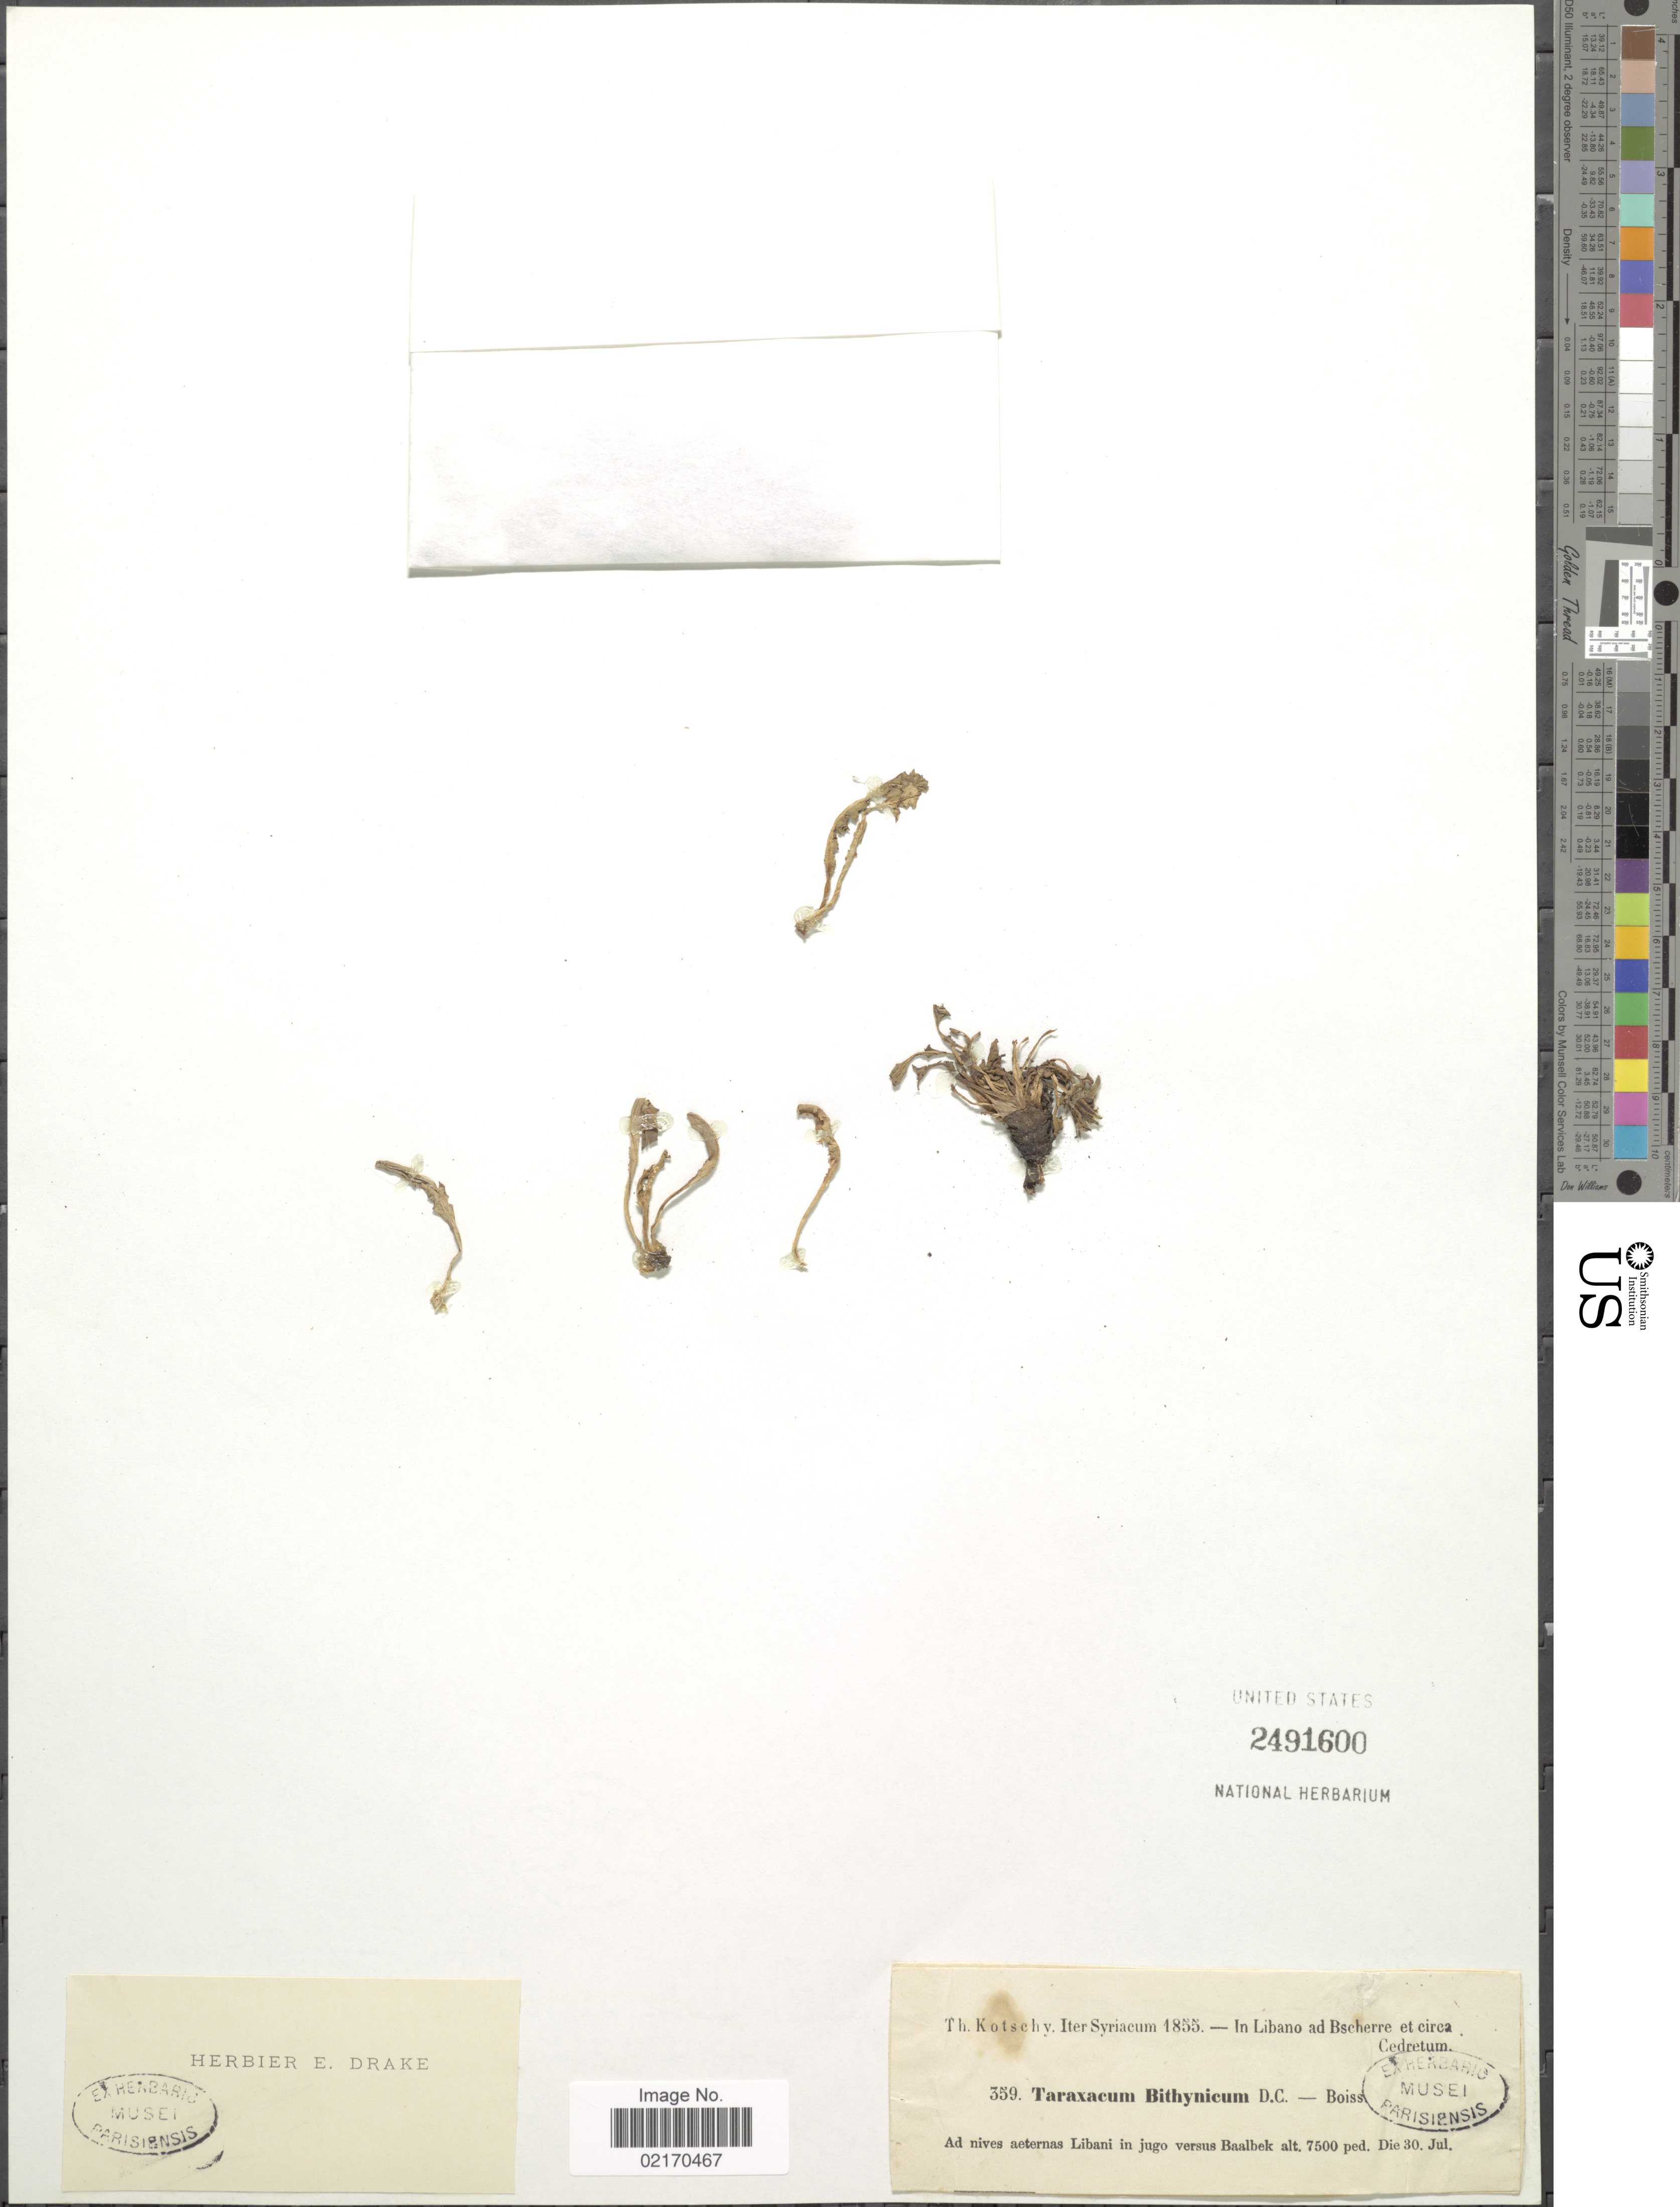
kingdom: Plantae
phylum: Tracheophyta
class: Magnoliopsida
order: Asterales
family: Asteraceae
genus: Taraxacum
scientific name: Taraxacum bithynicum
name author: DC.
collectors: K. G. Kotschy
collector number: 359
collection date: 1855-07-30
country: Syria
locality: Iter Syriacum, in Libano ad Bscherre et circa Cedretum, ad nives aeternas Libani in jugo versus Baalbek.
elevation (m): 2286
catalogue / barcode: US 2491600